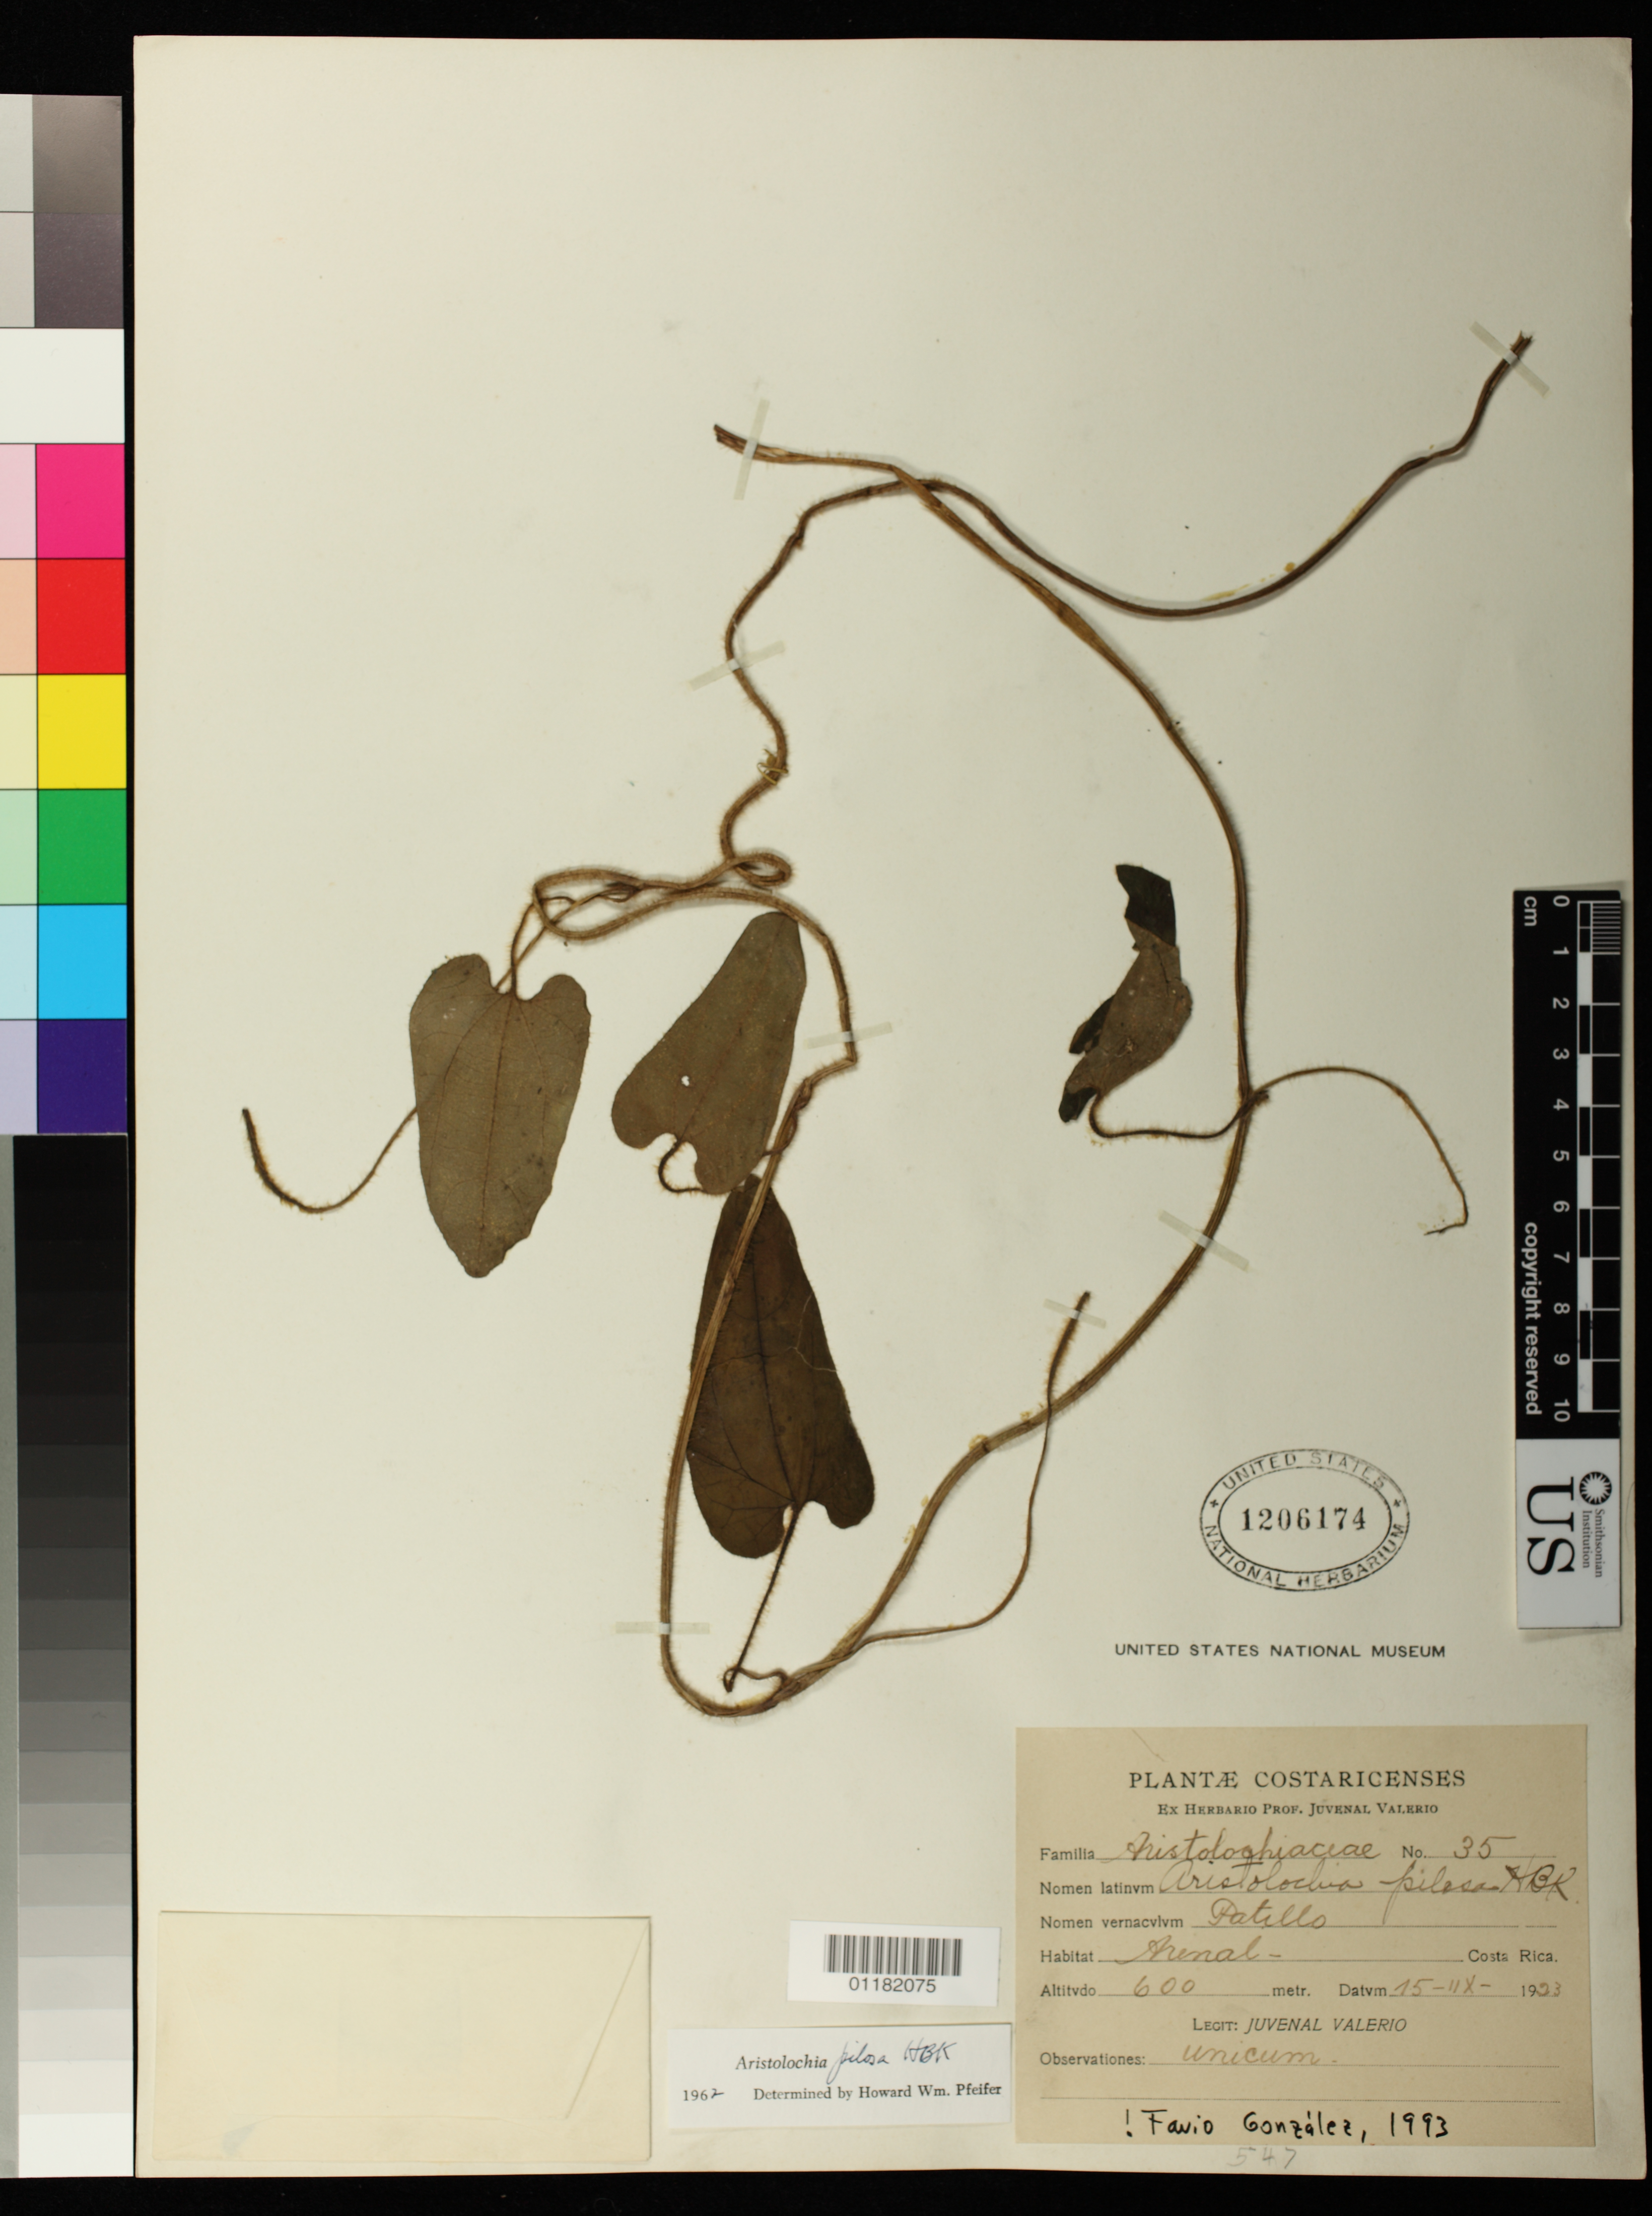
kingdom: Plantae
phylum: Tracheophyta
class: Magnoliopsida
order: Piperales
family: Aristolochiaceae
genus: Aristolochia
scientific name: Aristolochia pilosa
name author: Kunth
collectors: J. Valerio R.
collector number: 35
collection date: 1923-08-15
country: Costa Rica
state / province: Guanacaste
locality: Arenal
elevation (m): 600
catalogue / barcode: US 1206174